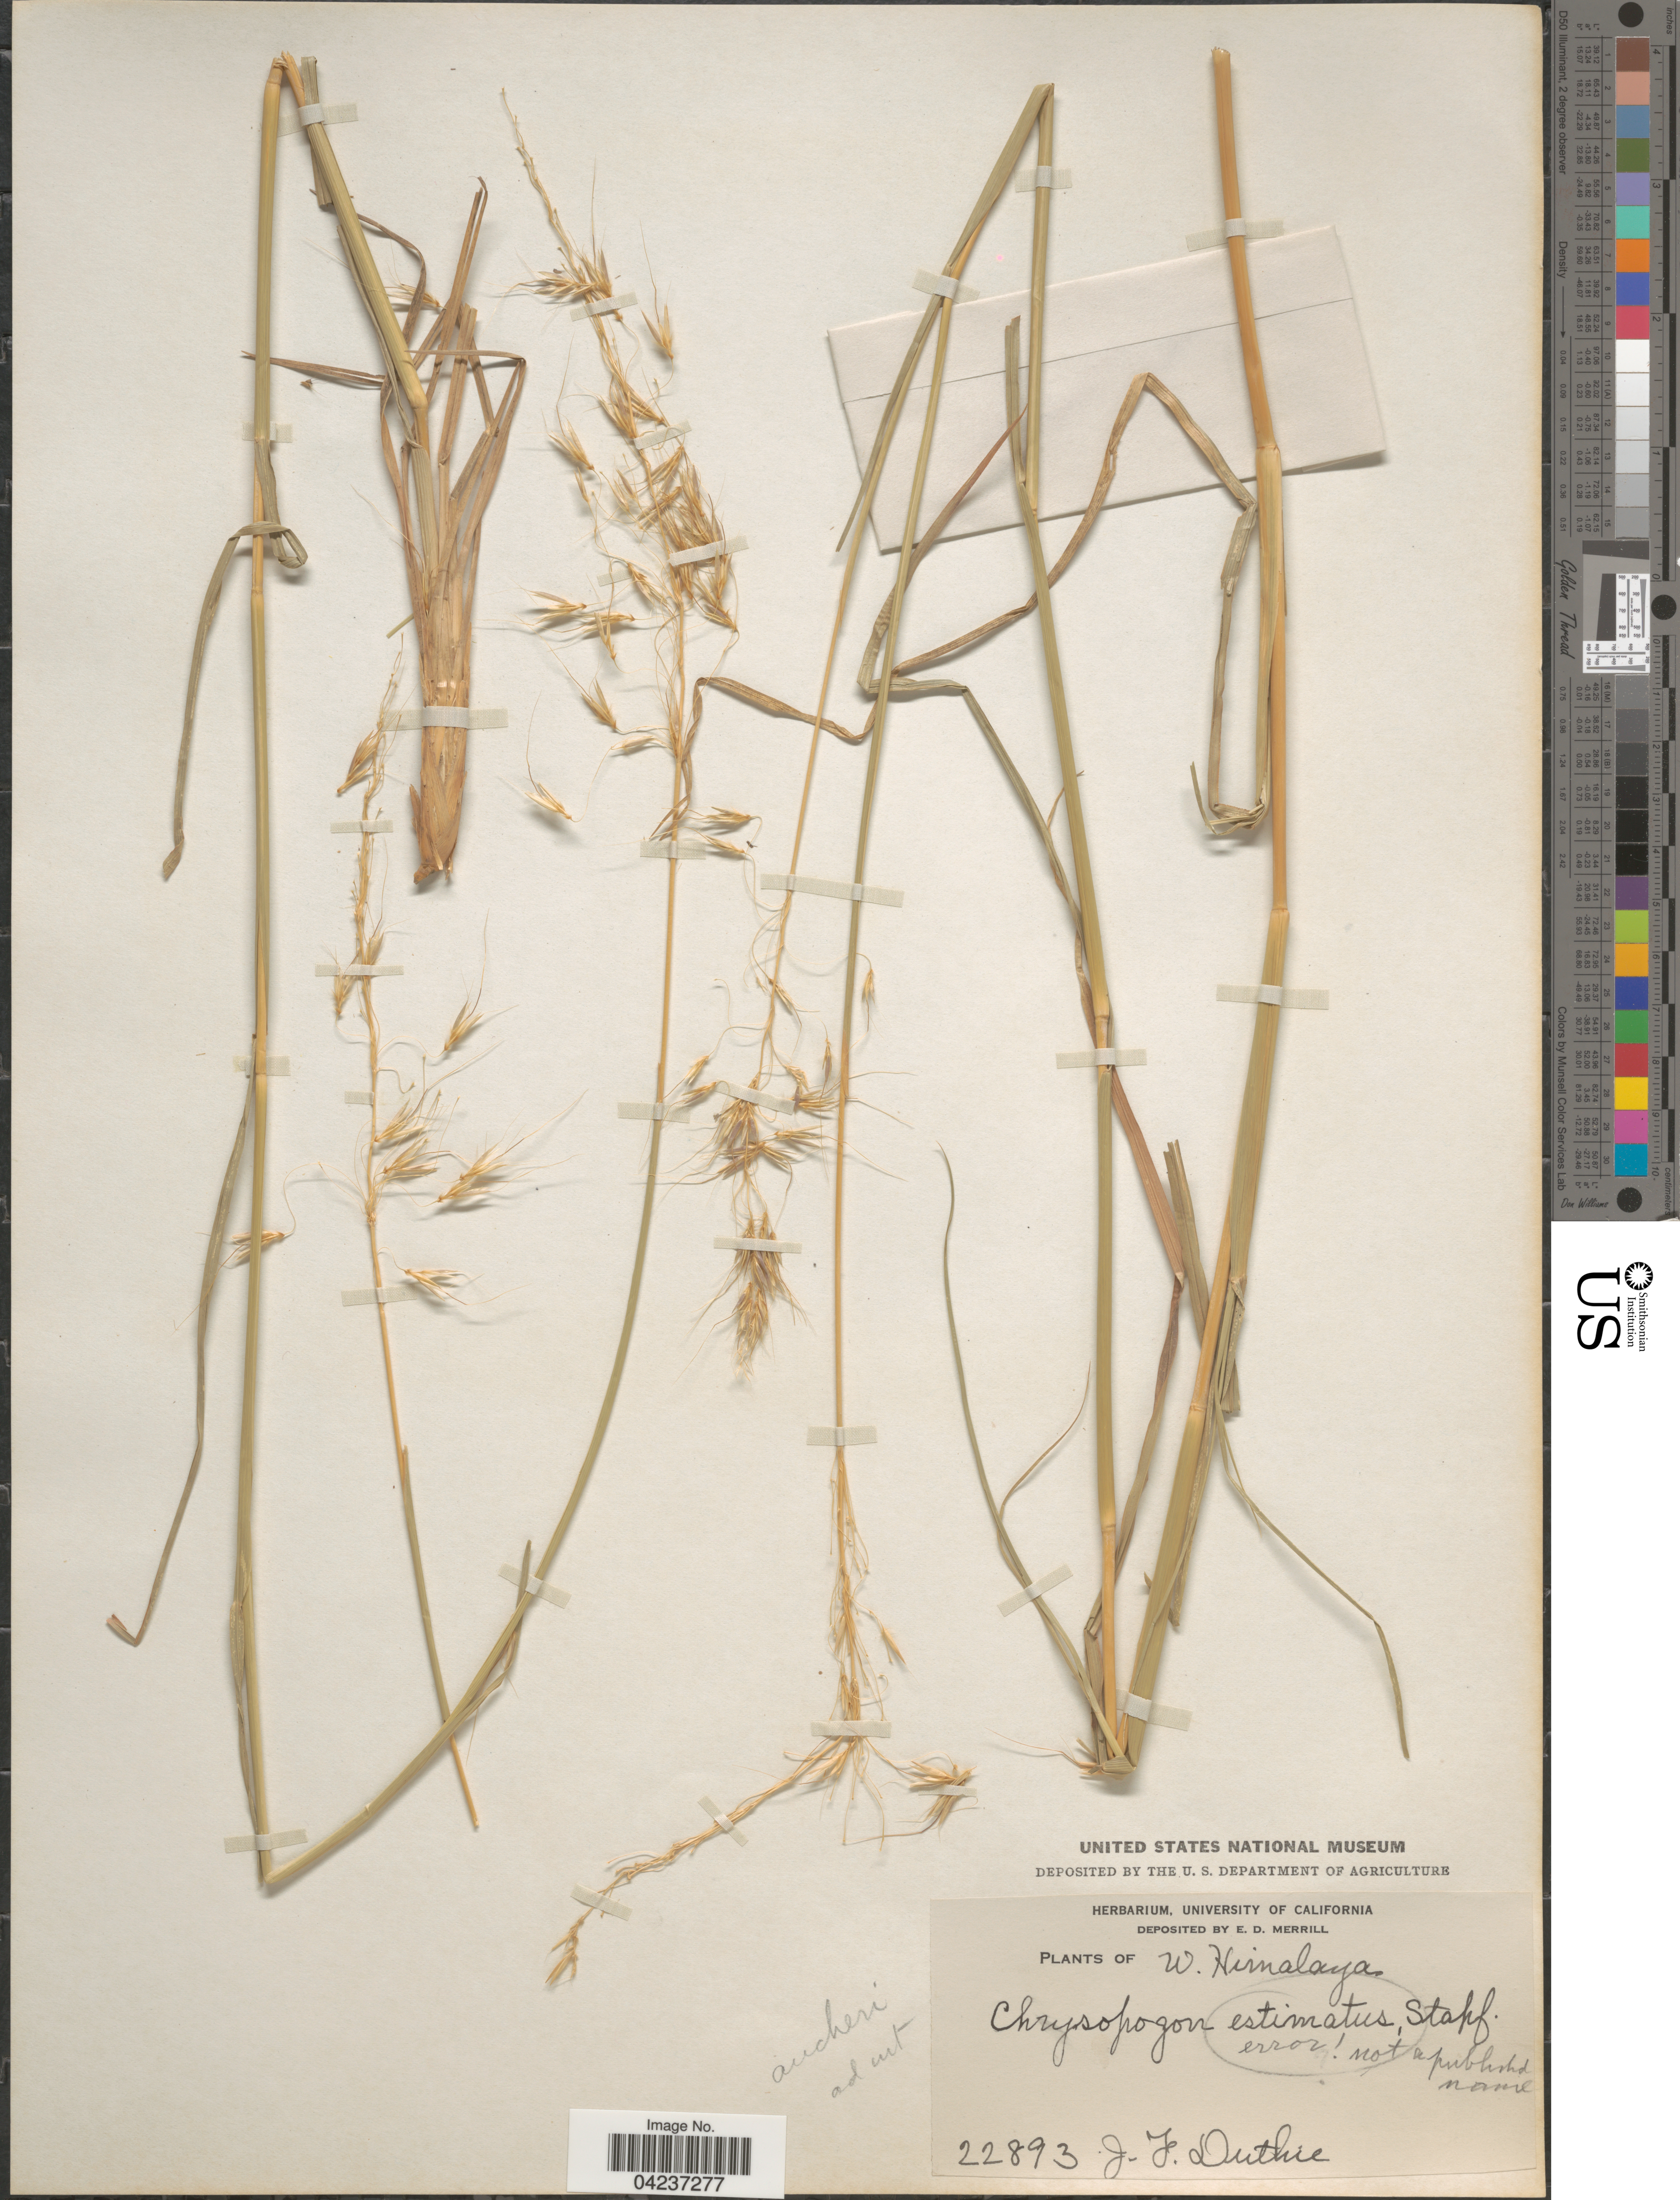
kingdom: Plantae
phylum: Tracheophyta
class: Liliopsida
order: Poales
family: Poaceae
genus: Chrysopogon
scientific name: Chrysopogon aucheri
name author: (Boiss.) Stapf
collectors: J. F. Duthie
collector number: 22893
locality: W. Himalaya.